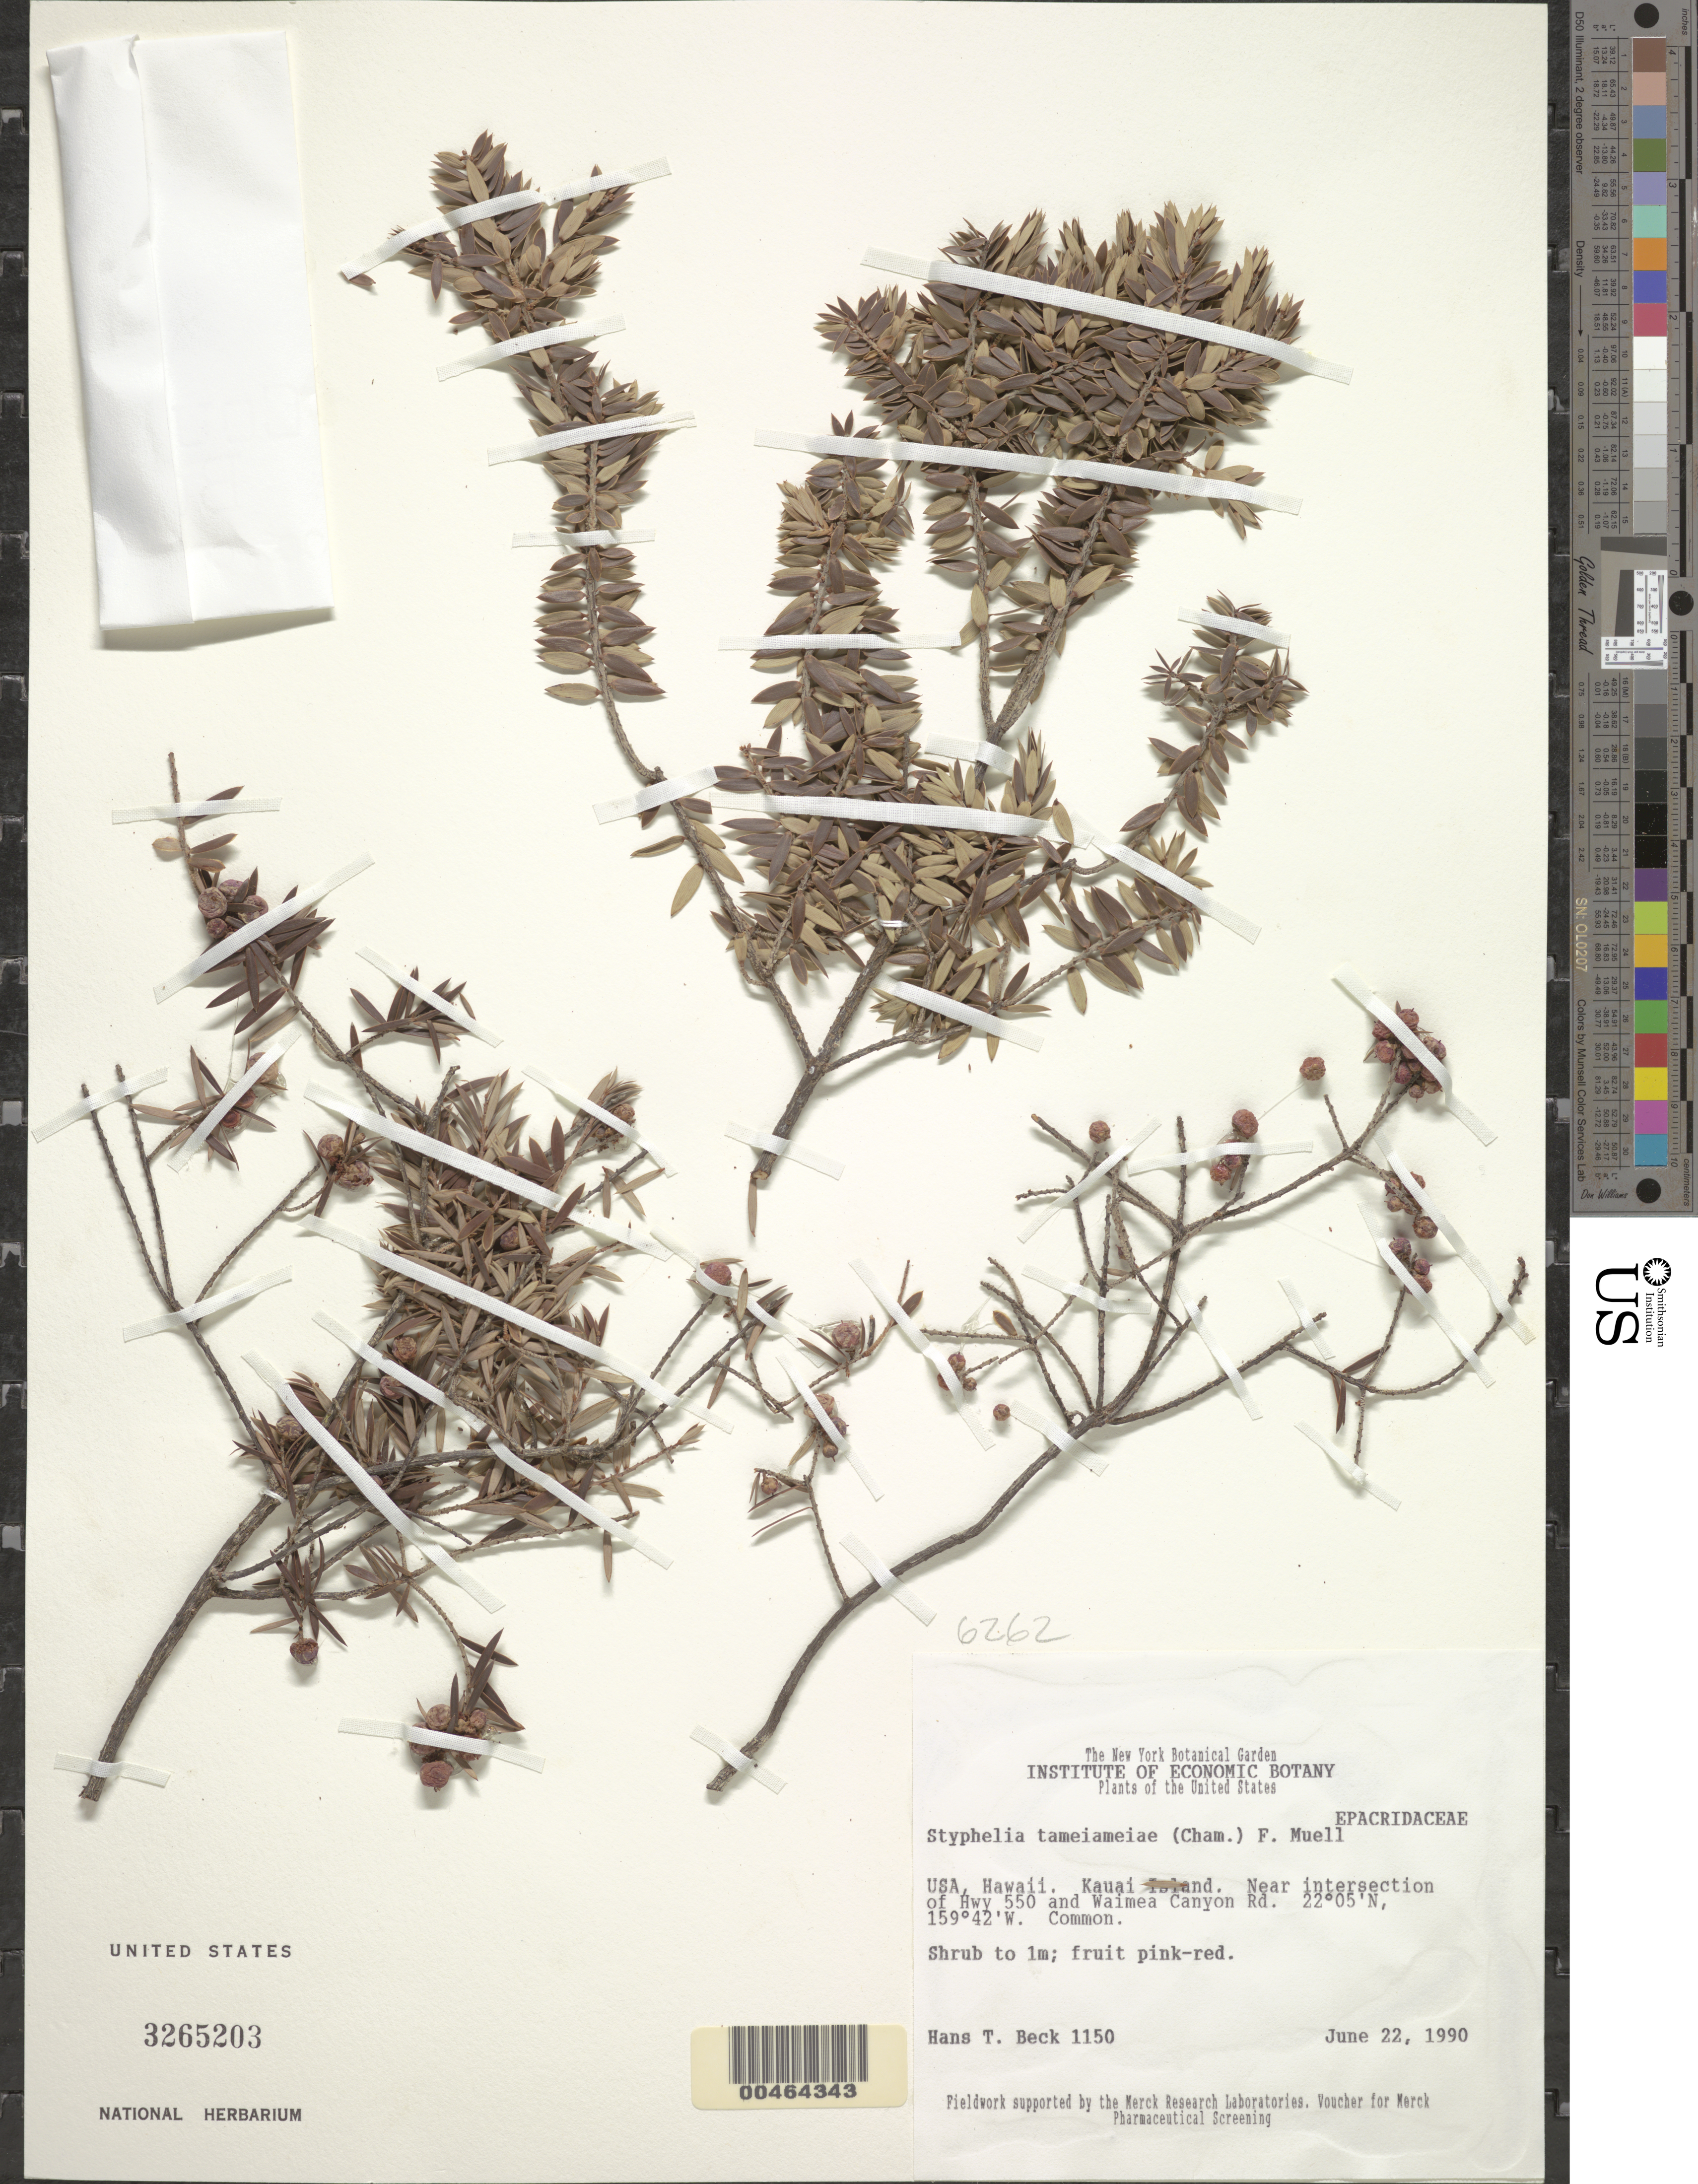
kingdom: Plantae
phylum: Tracheophyta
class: Magnoliopsida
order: Ericales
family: Ericaceae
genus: Leptecophylla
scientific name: Leptecophylla tameiameiae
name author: (Cham. & Schltdl.) C.M. Weiller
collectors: H. T. Beck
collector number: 1150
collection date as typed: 22 Jun 1990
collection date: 1990-06-22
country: United States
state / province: Hawaii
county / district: Kauai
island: Kaua'i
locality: Near intersection of Hwy 550 and Waimea Canyon Rd.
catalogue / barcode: US 3265203